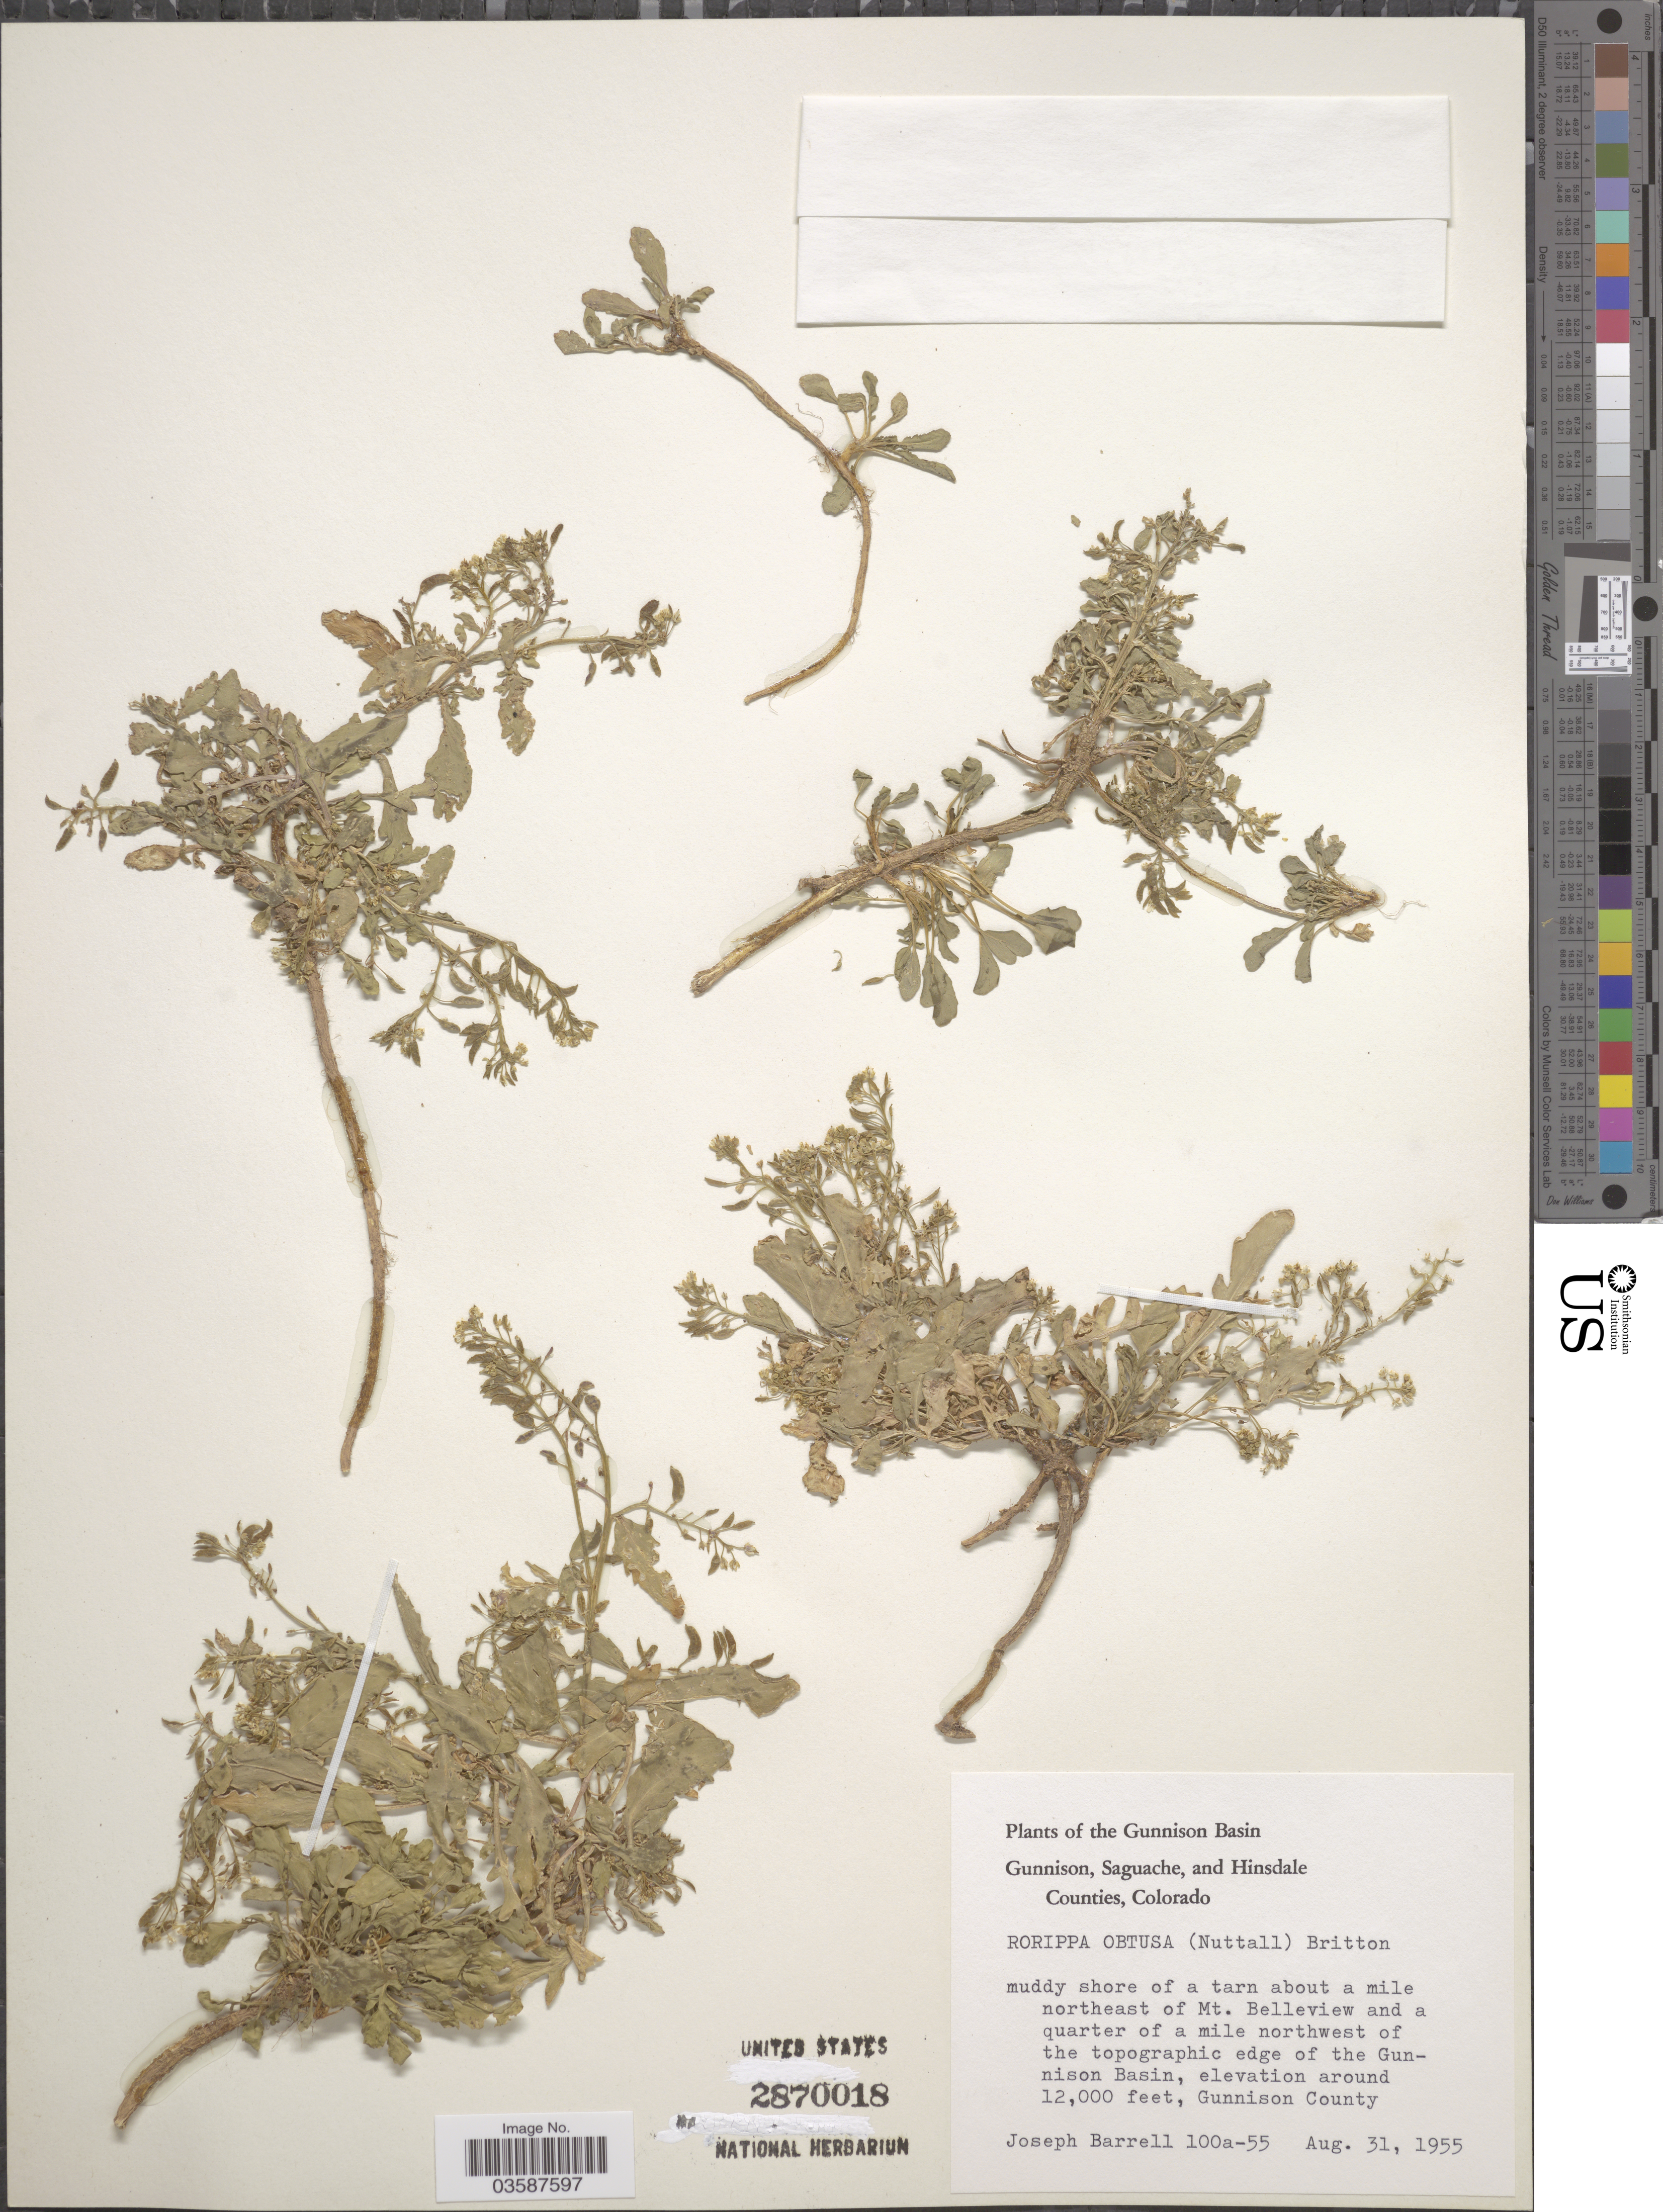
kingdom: Plantae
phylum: Tracheophyta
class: Magnoliopsida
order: Brassicales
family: Brassicaceae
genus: Rorippa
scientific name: Rorippa teres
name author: (Michx.) Stuckey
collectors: J. Barrell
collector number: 100a-55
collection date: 1955-08-31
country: United States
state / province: Colorado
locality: The Gunnison Basin. Muddy shore of a tarn about a mile northeast of Mt. Belleview and a quarter of a mile northwest of the topographic edge of the Gunnison Basin, Gunnison County.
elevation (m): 3658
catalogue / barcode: US 2870018